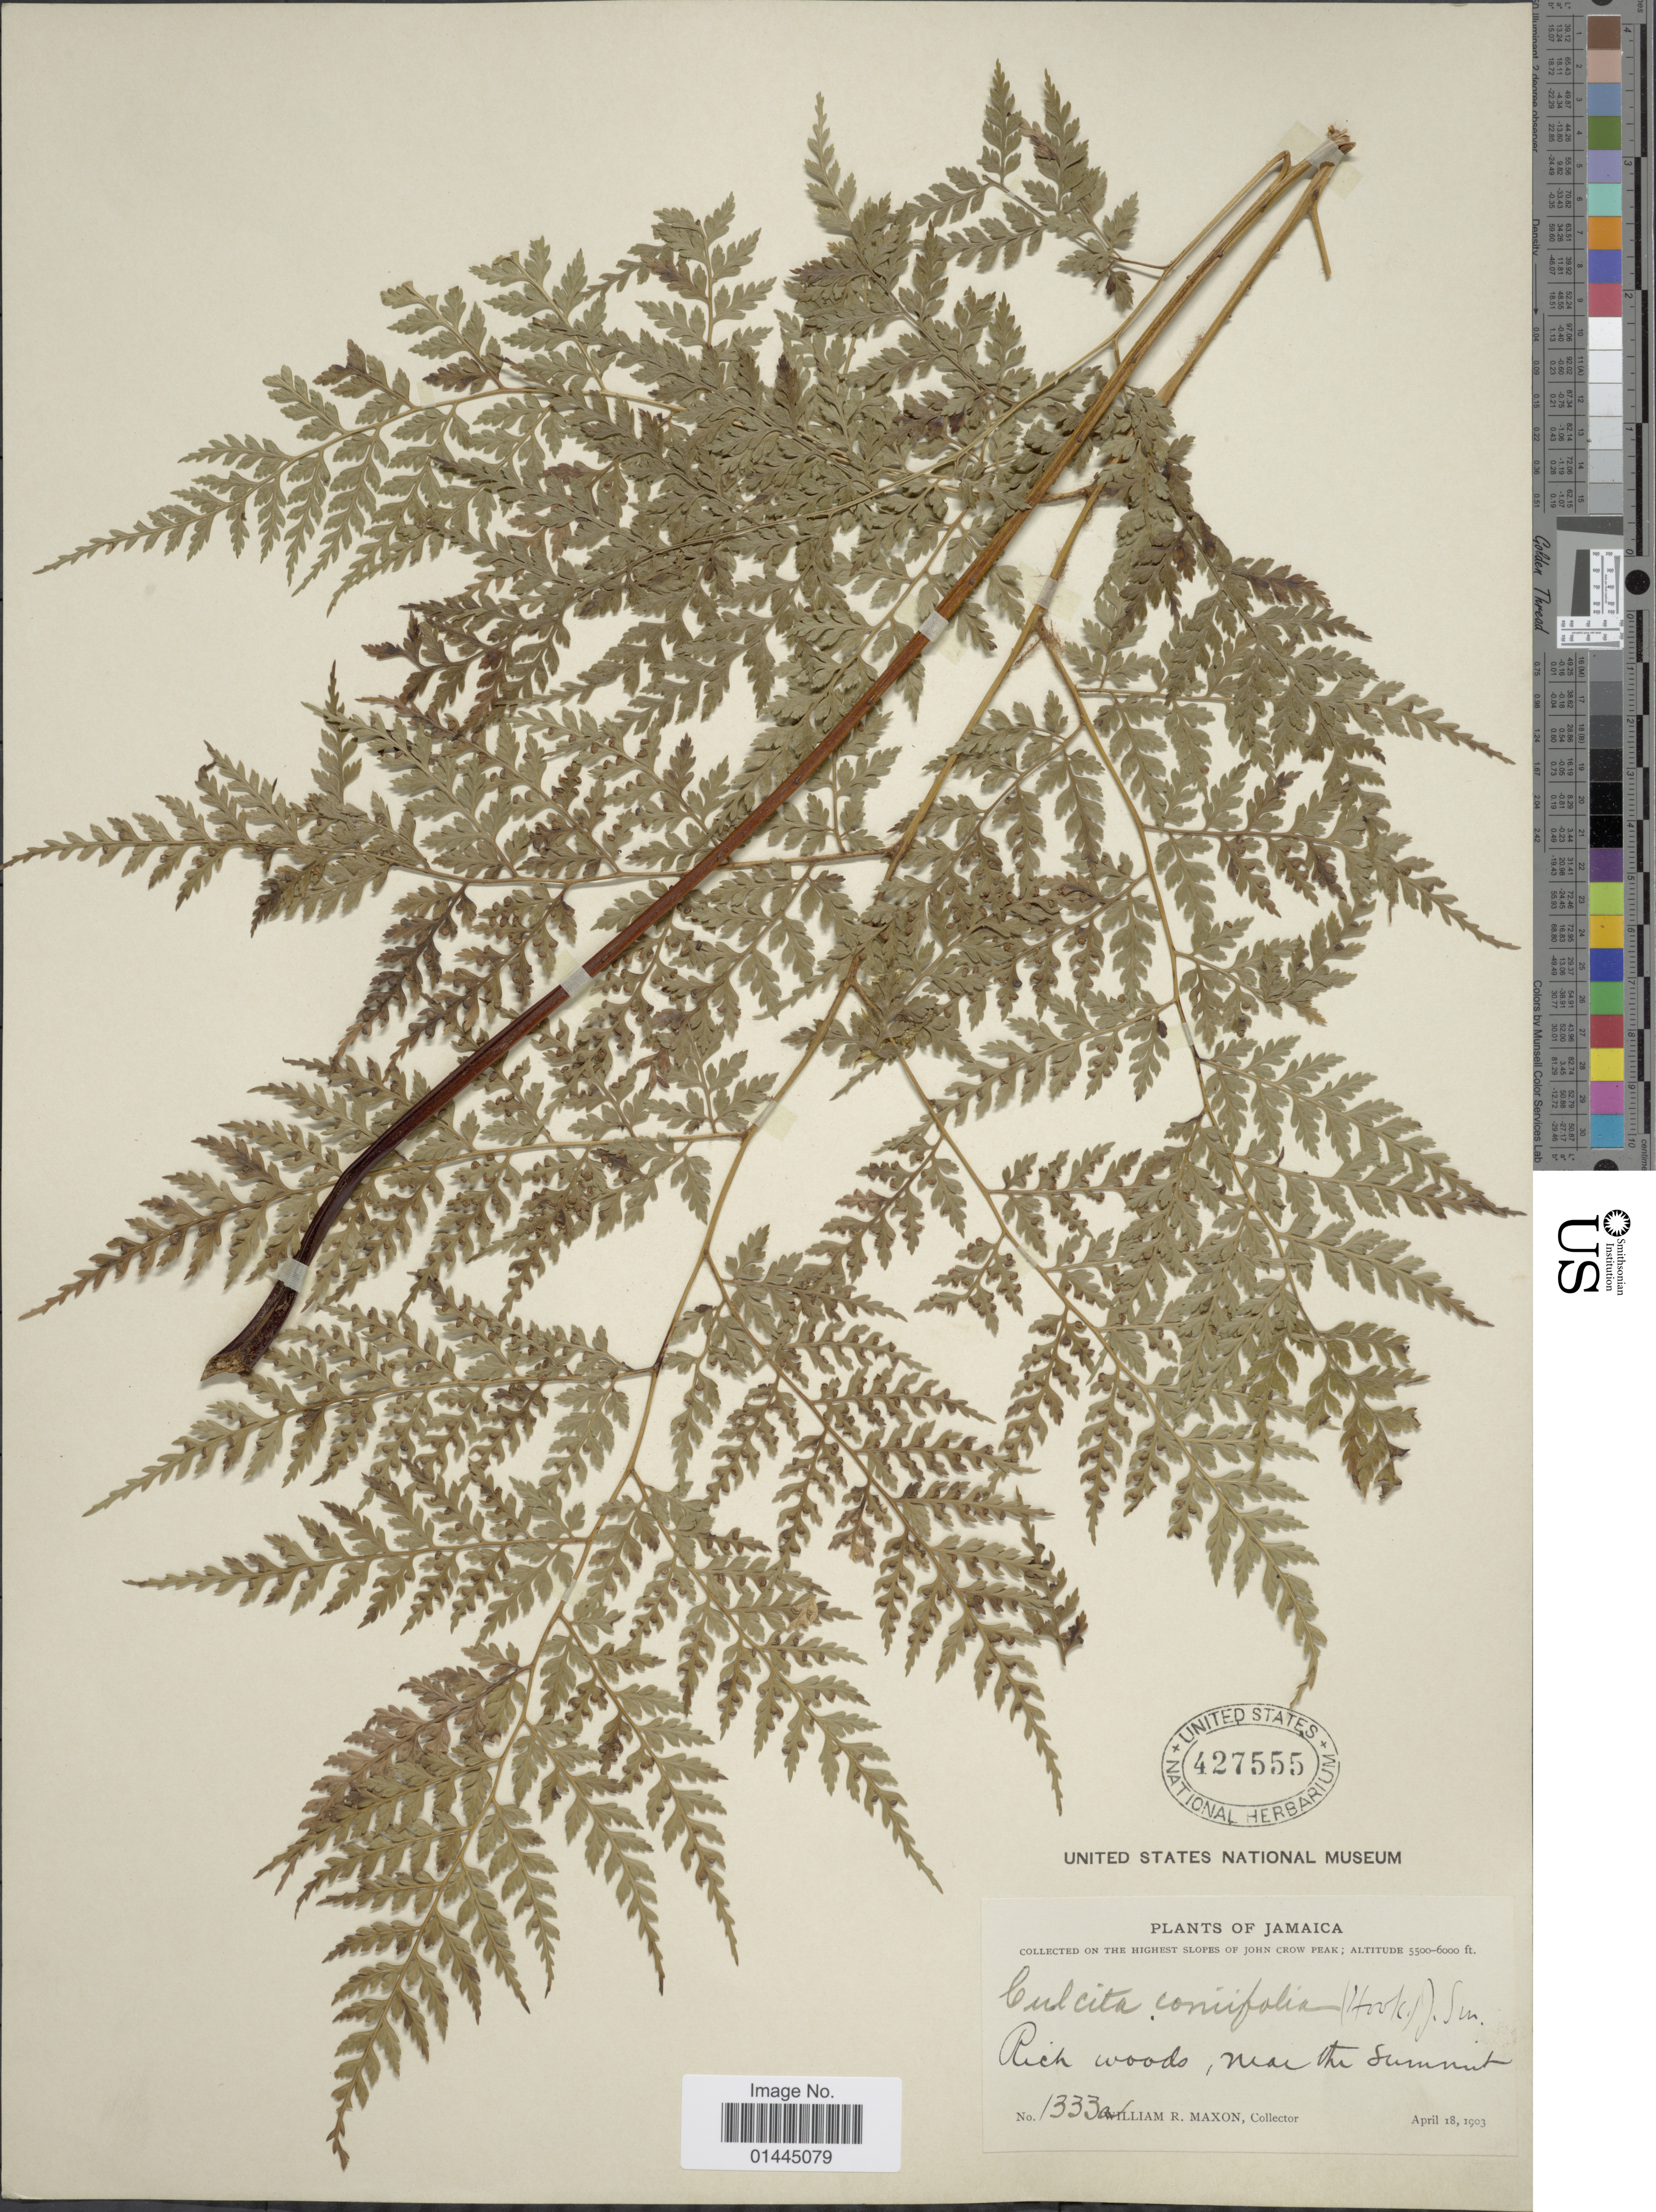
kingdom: Plantae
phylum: Tracheophyta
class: Polypodiopsida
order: Cyatheales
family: Culcitaceae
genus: Culcita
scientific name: Culcita coniifolia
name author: (Hook.) Maxon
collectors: W. R. Maxon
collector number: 1333a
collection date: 1903-04-18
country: Jamaica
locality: On the highest slopes of John Crow Peak, rich woods, near the summit.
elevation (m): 1676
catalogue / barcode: US 427555